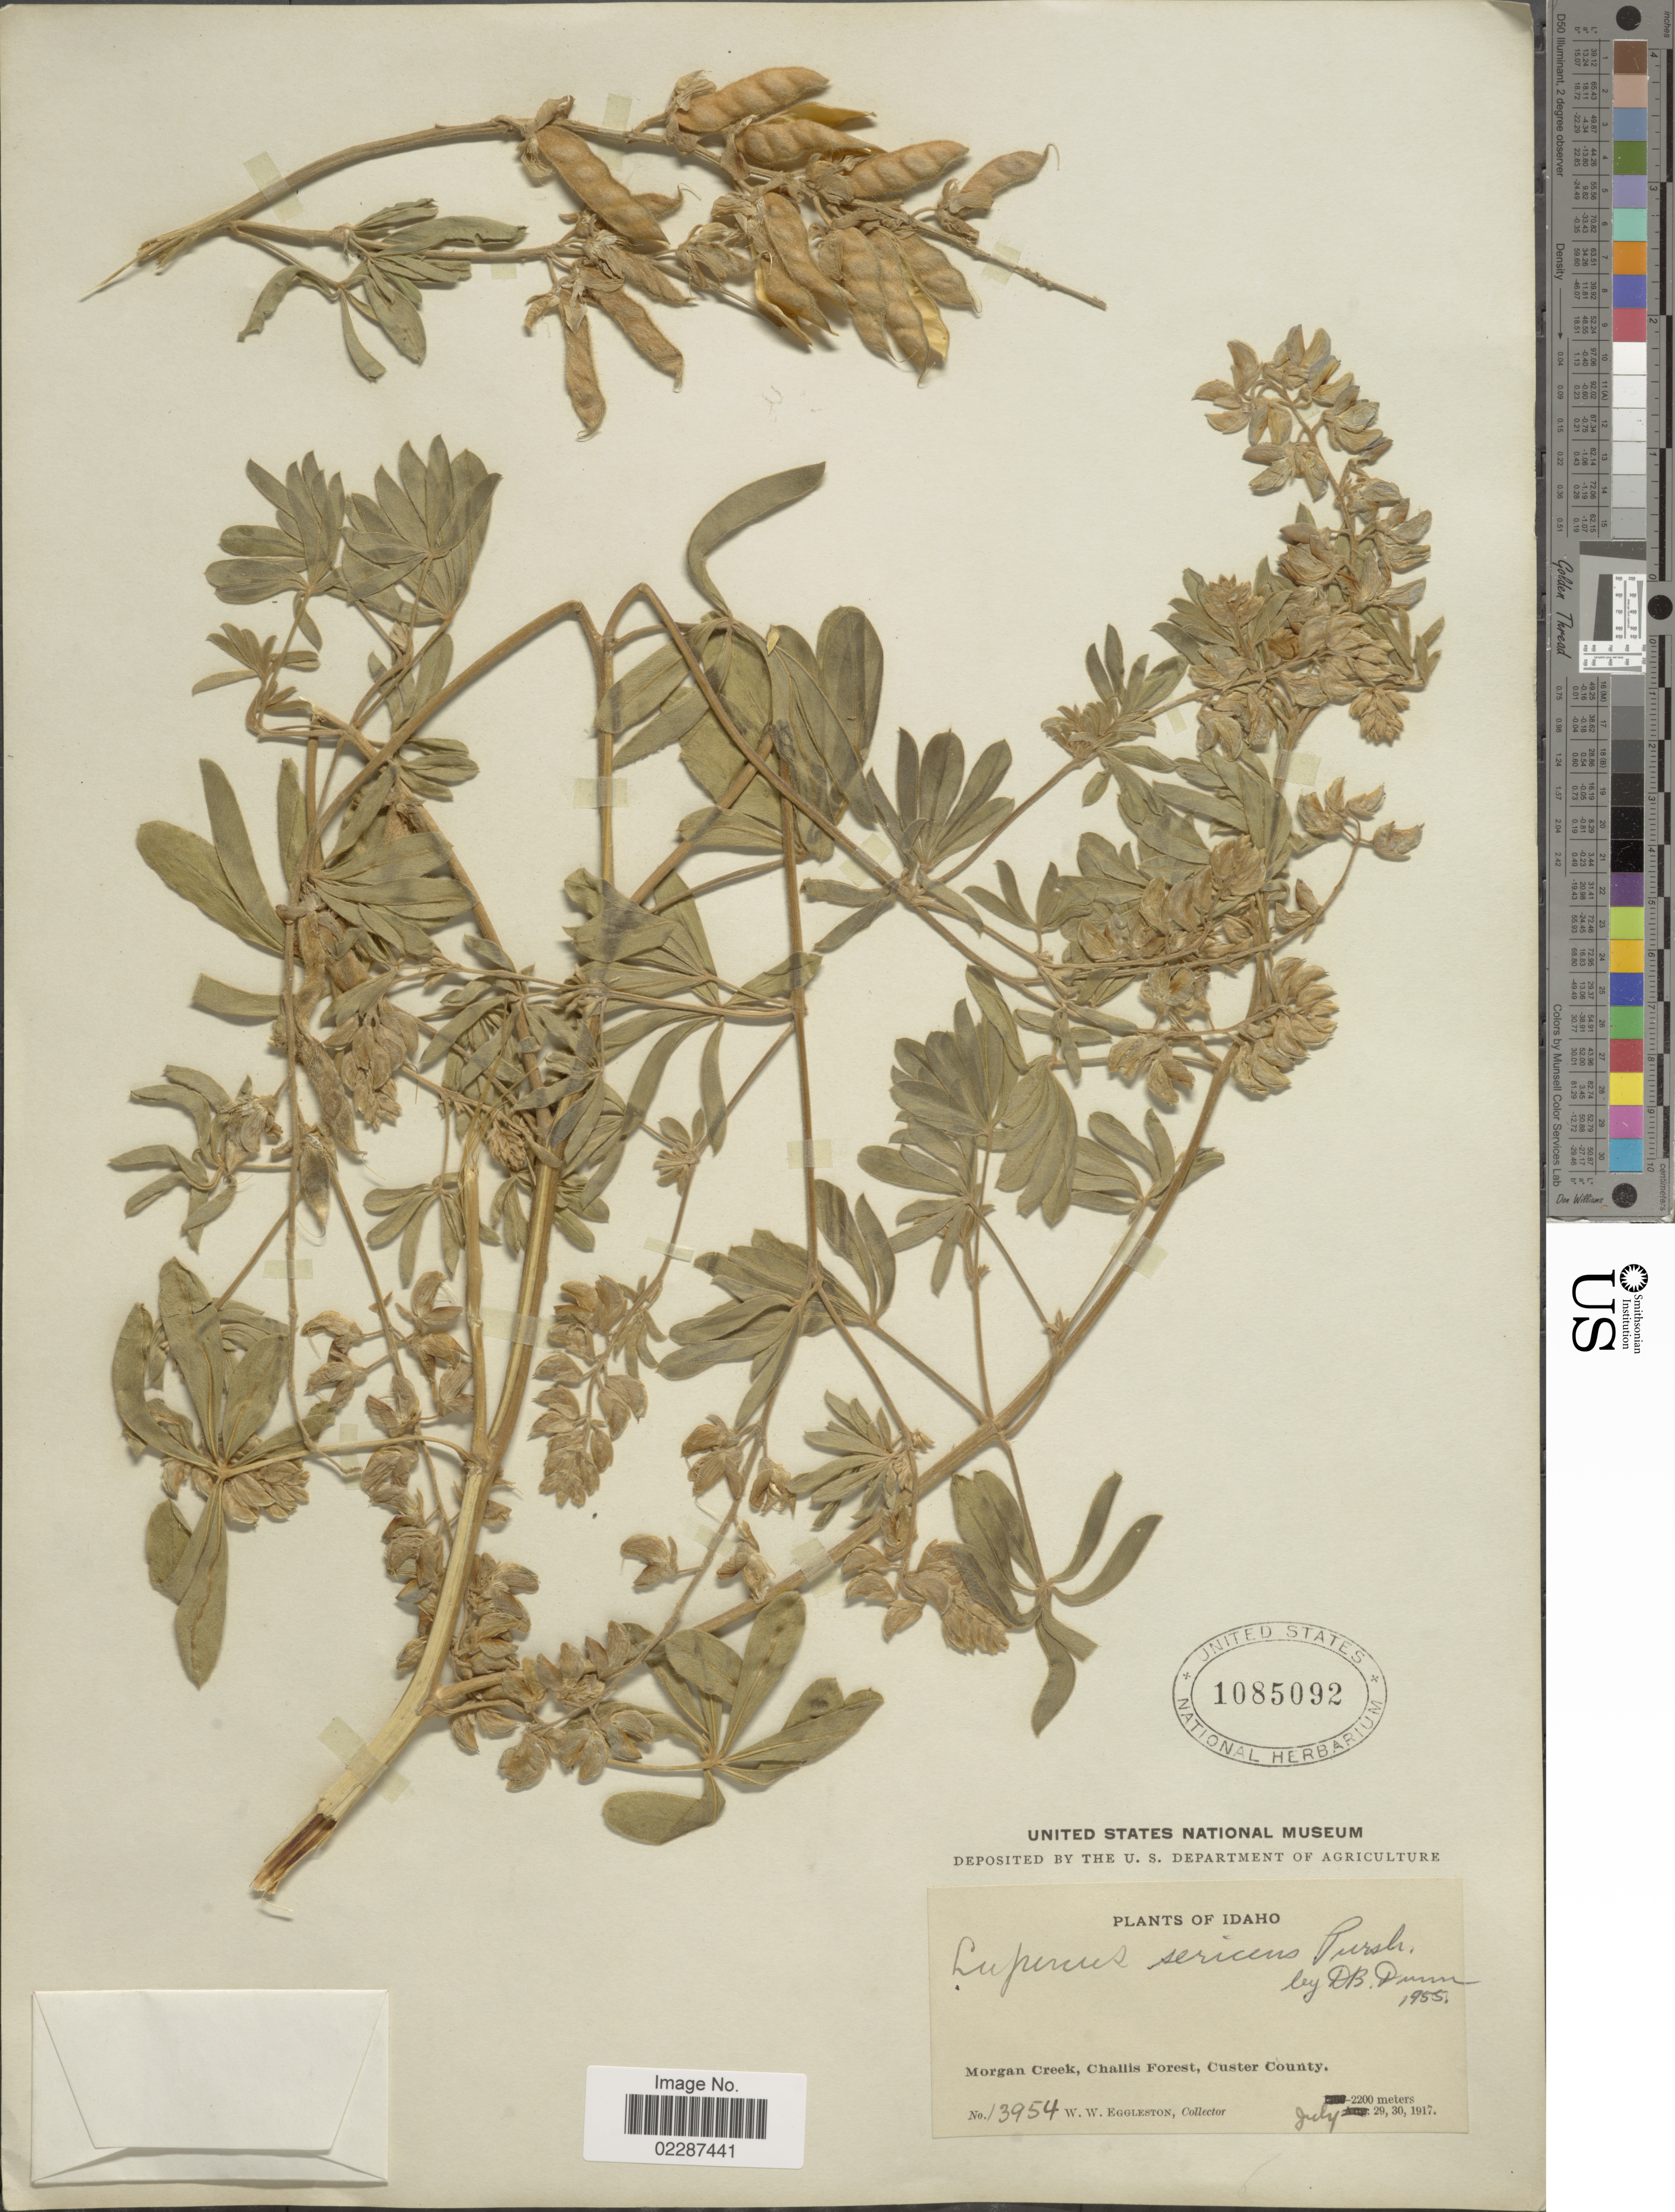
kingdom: Plantae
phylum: Tracheophyta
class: Magnoliopsida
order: Fabales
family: Fabaceae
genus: Lupinus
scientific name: Lupinus sericeus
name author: Pursh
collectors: W. W. Eggleston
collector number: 13954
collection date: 1917-07-29/1917-07-30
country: United States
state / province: Idaho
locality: Morgan Creek, Challis Forest, Custer County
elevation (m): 2200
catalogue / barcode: US 1085092